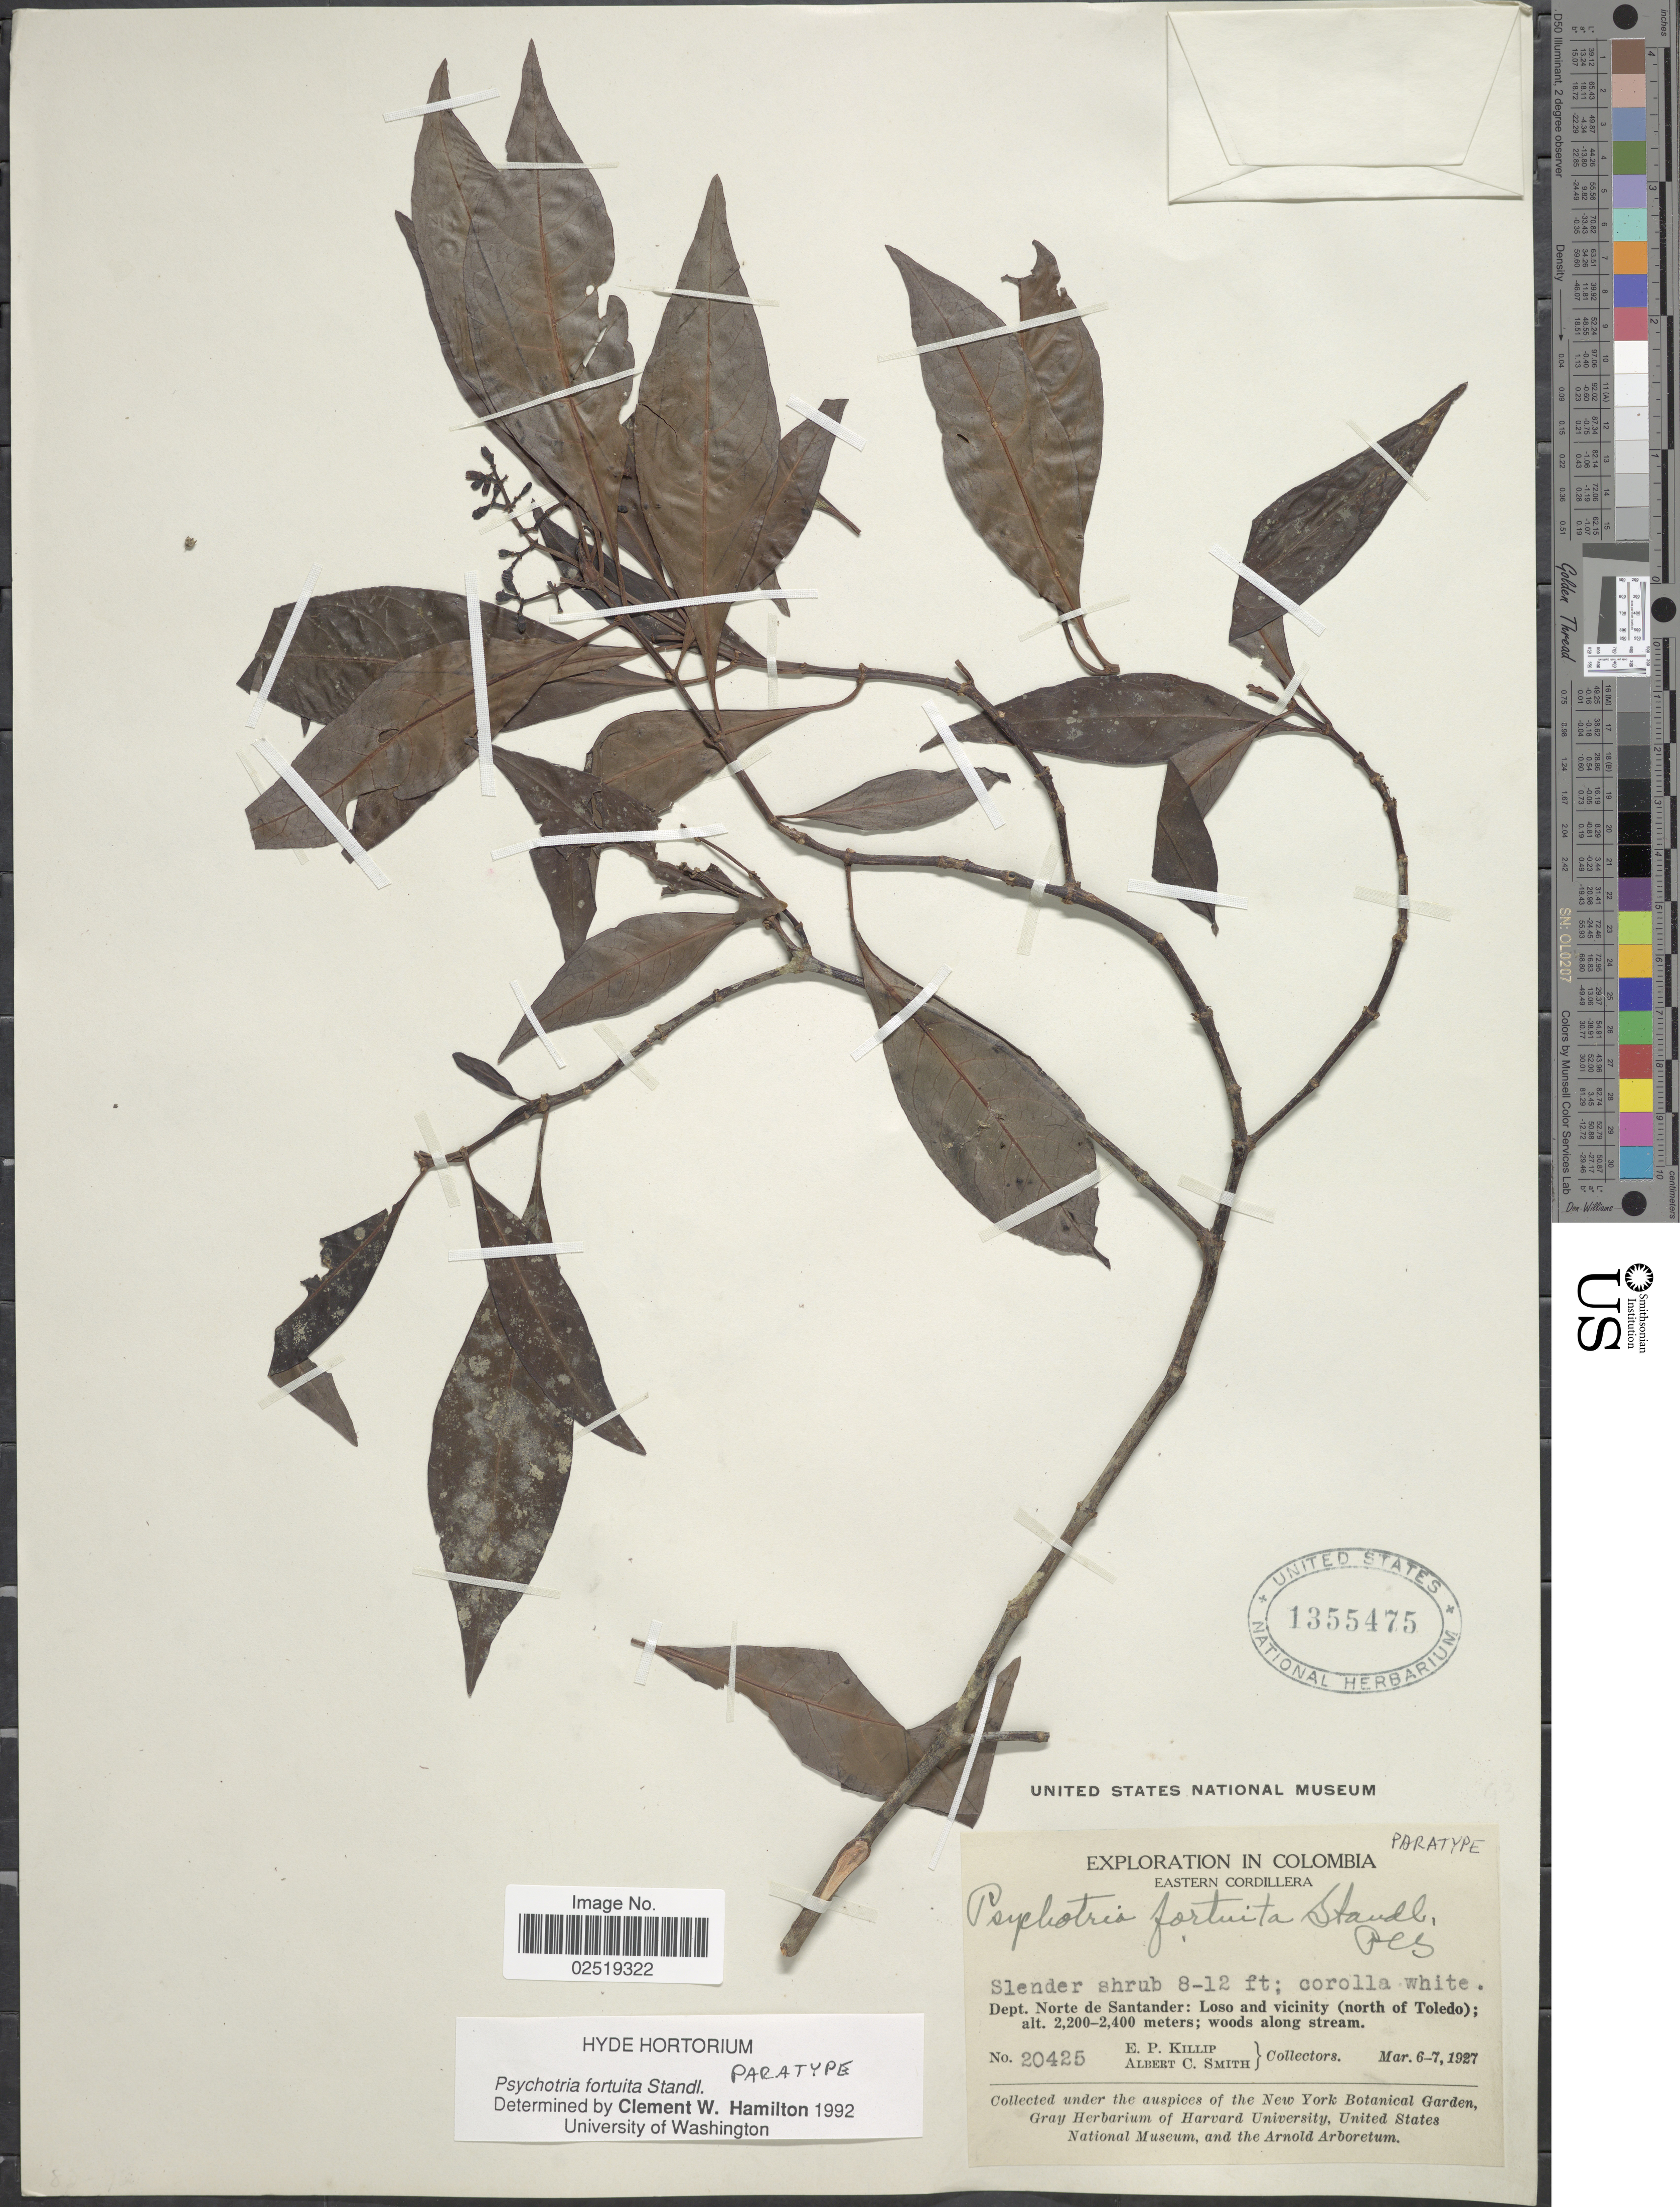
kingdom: Plantae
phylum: Tracheophyta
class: Magnoliopsida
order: Gentianales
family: Rubiaceae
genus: Psychotria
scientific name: Psychotria fortuita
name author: Standl.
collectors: E. P. Killip & A. C. Smith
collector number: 20425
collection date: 1927-03-06/1927-03-07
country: Colombia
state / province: Norte de Santander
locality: Eastern Cordillera. Dept. Norte de Santander: Loso and vicinity (north of Toledo)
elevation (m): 2200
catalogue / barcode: US 1355475